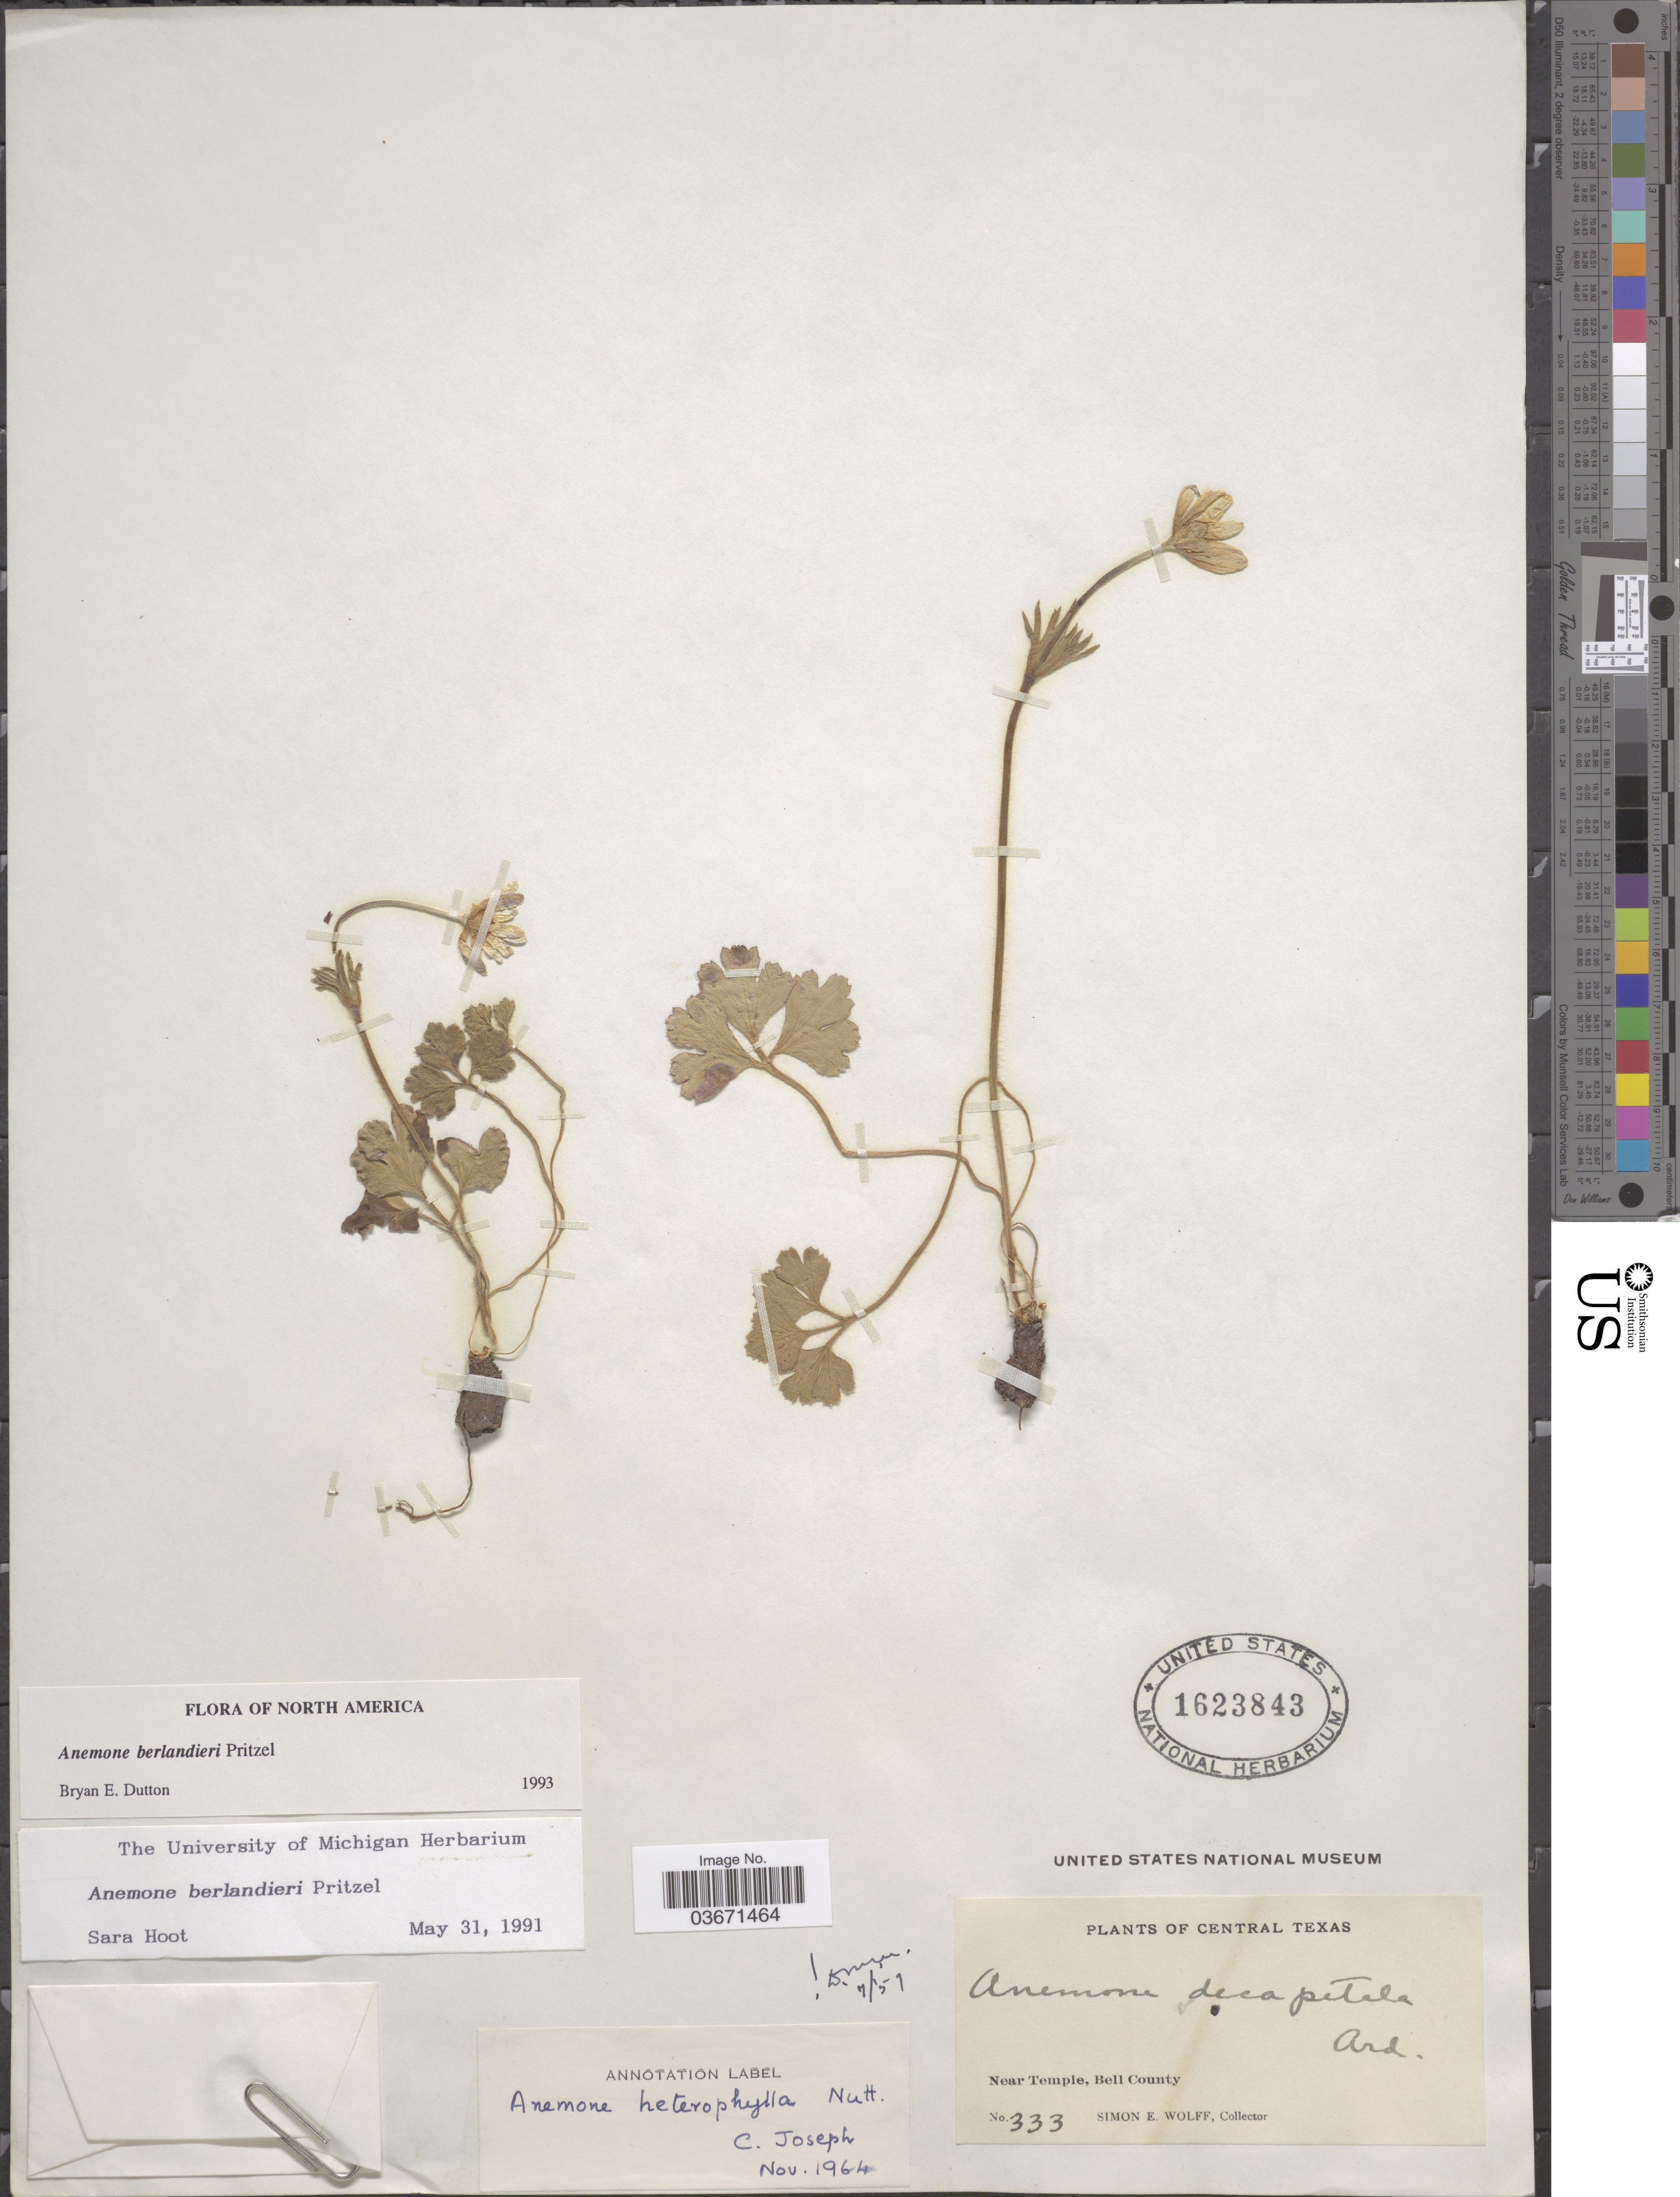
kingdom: Plantae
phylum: Tracheophyta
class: Magnoliopsida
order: Ranunculales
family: Ranunculaceae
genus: Anemone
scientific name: Anemone berlandieri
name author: E. Pritz.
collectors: S. E. Wolff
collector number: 333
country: United States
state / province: Texas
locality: Central Texas. Near Temple, Bell County.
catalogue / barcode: US 1623843